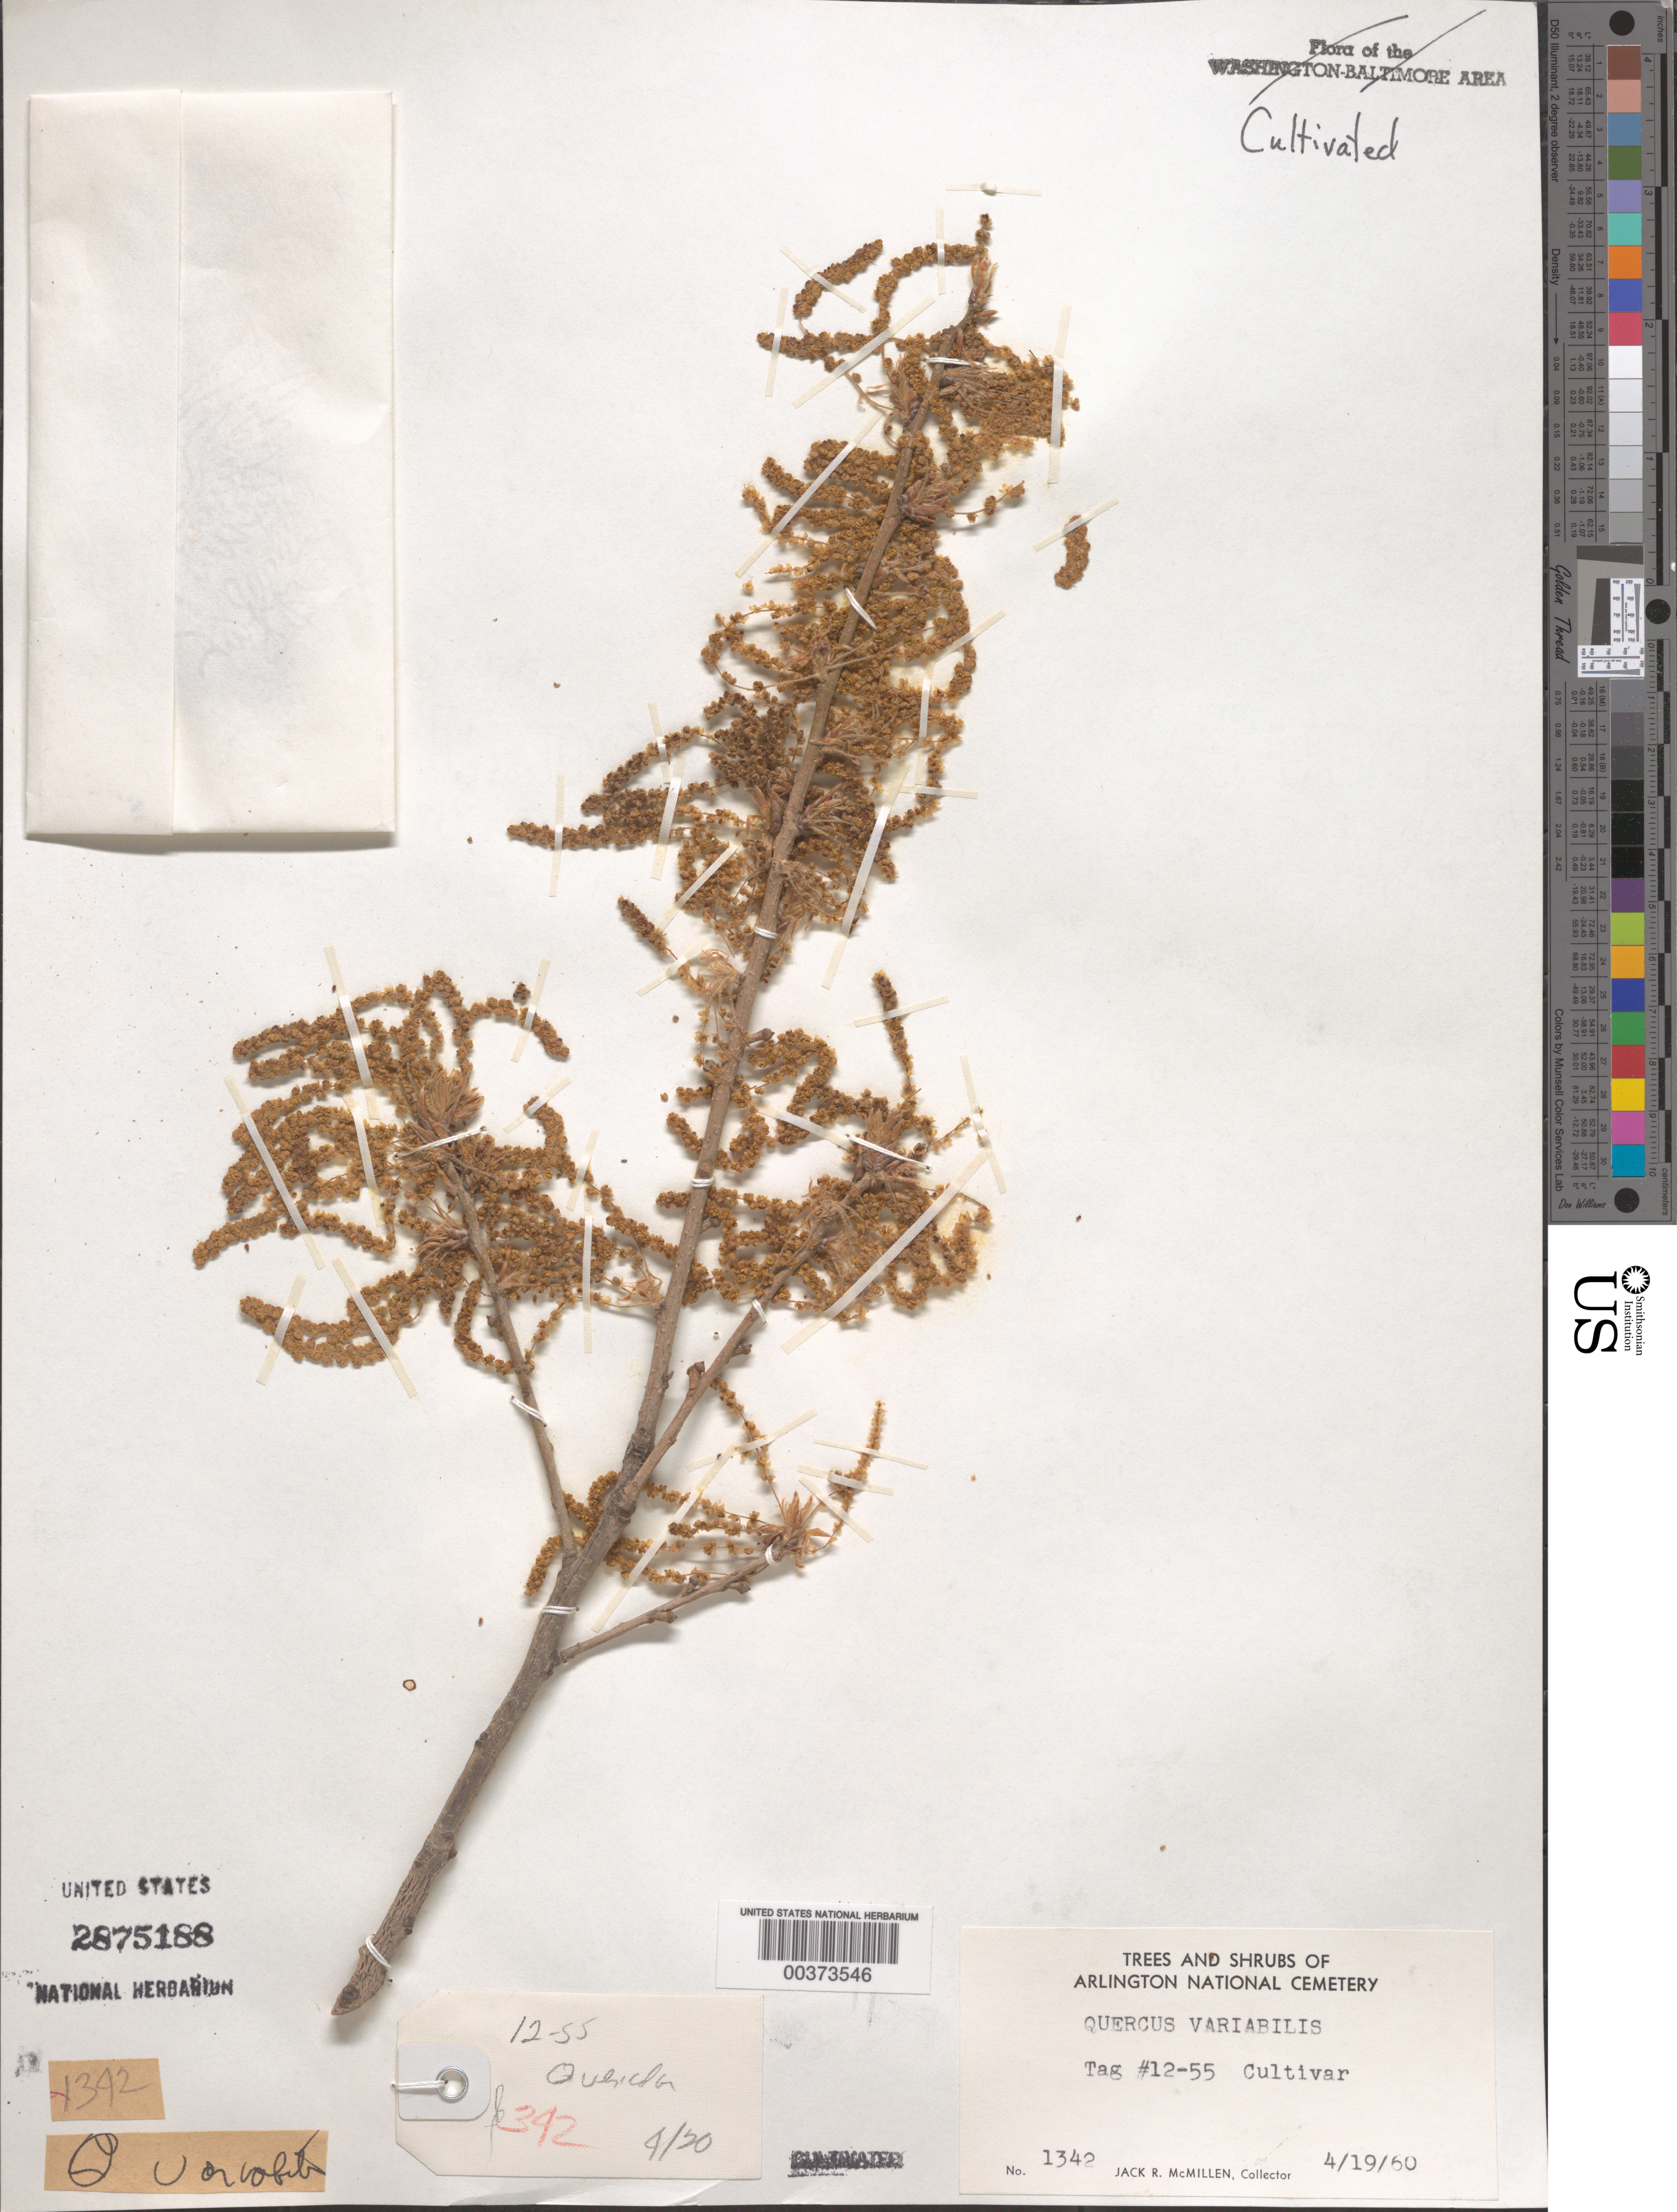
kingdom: Plantae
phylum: Tracheophyta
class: Magnoliopsida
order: Fagales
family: Fagaceae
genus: Quercus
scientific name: Quercus variabilis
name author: Blume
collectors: J. McMillen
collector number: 1342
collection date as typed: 19 Apr 1960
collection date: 1960-04-19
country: United States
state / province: Virginia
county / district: Arlington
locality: Arlington National Cemetery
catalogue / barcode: US 2875188